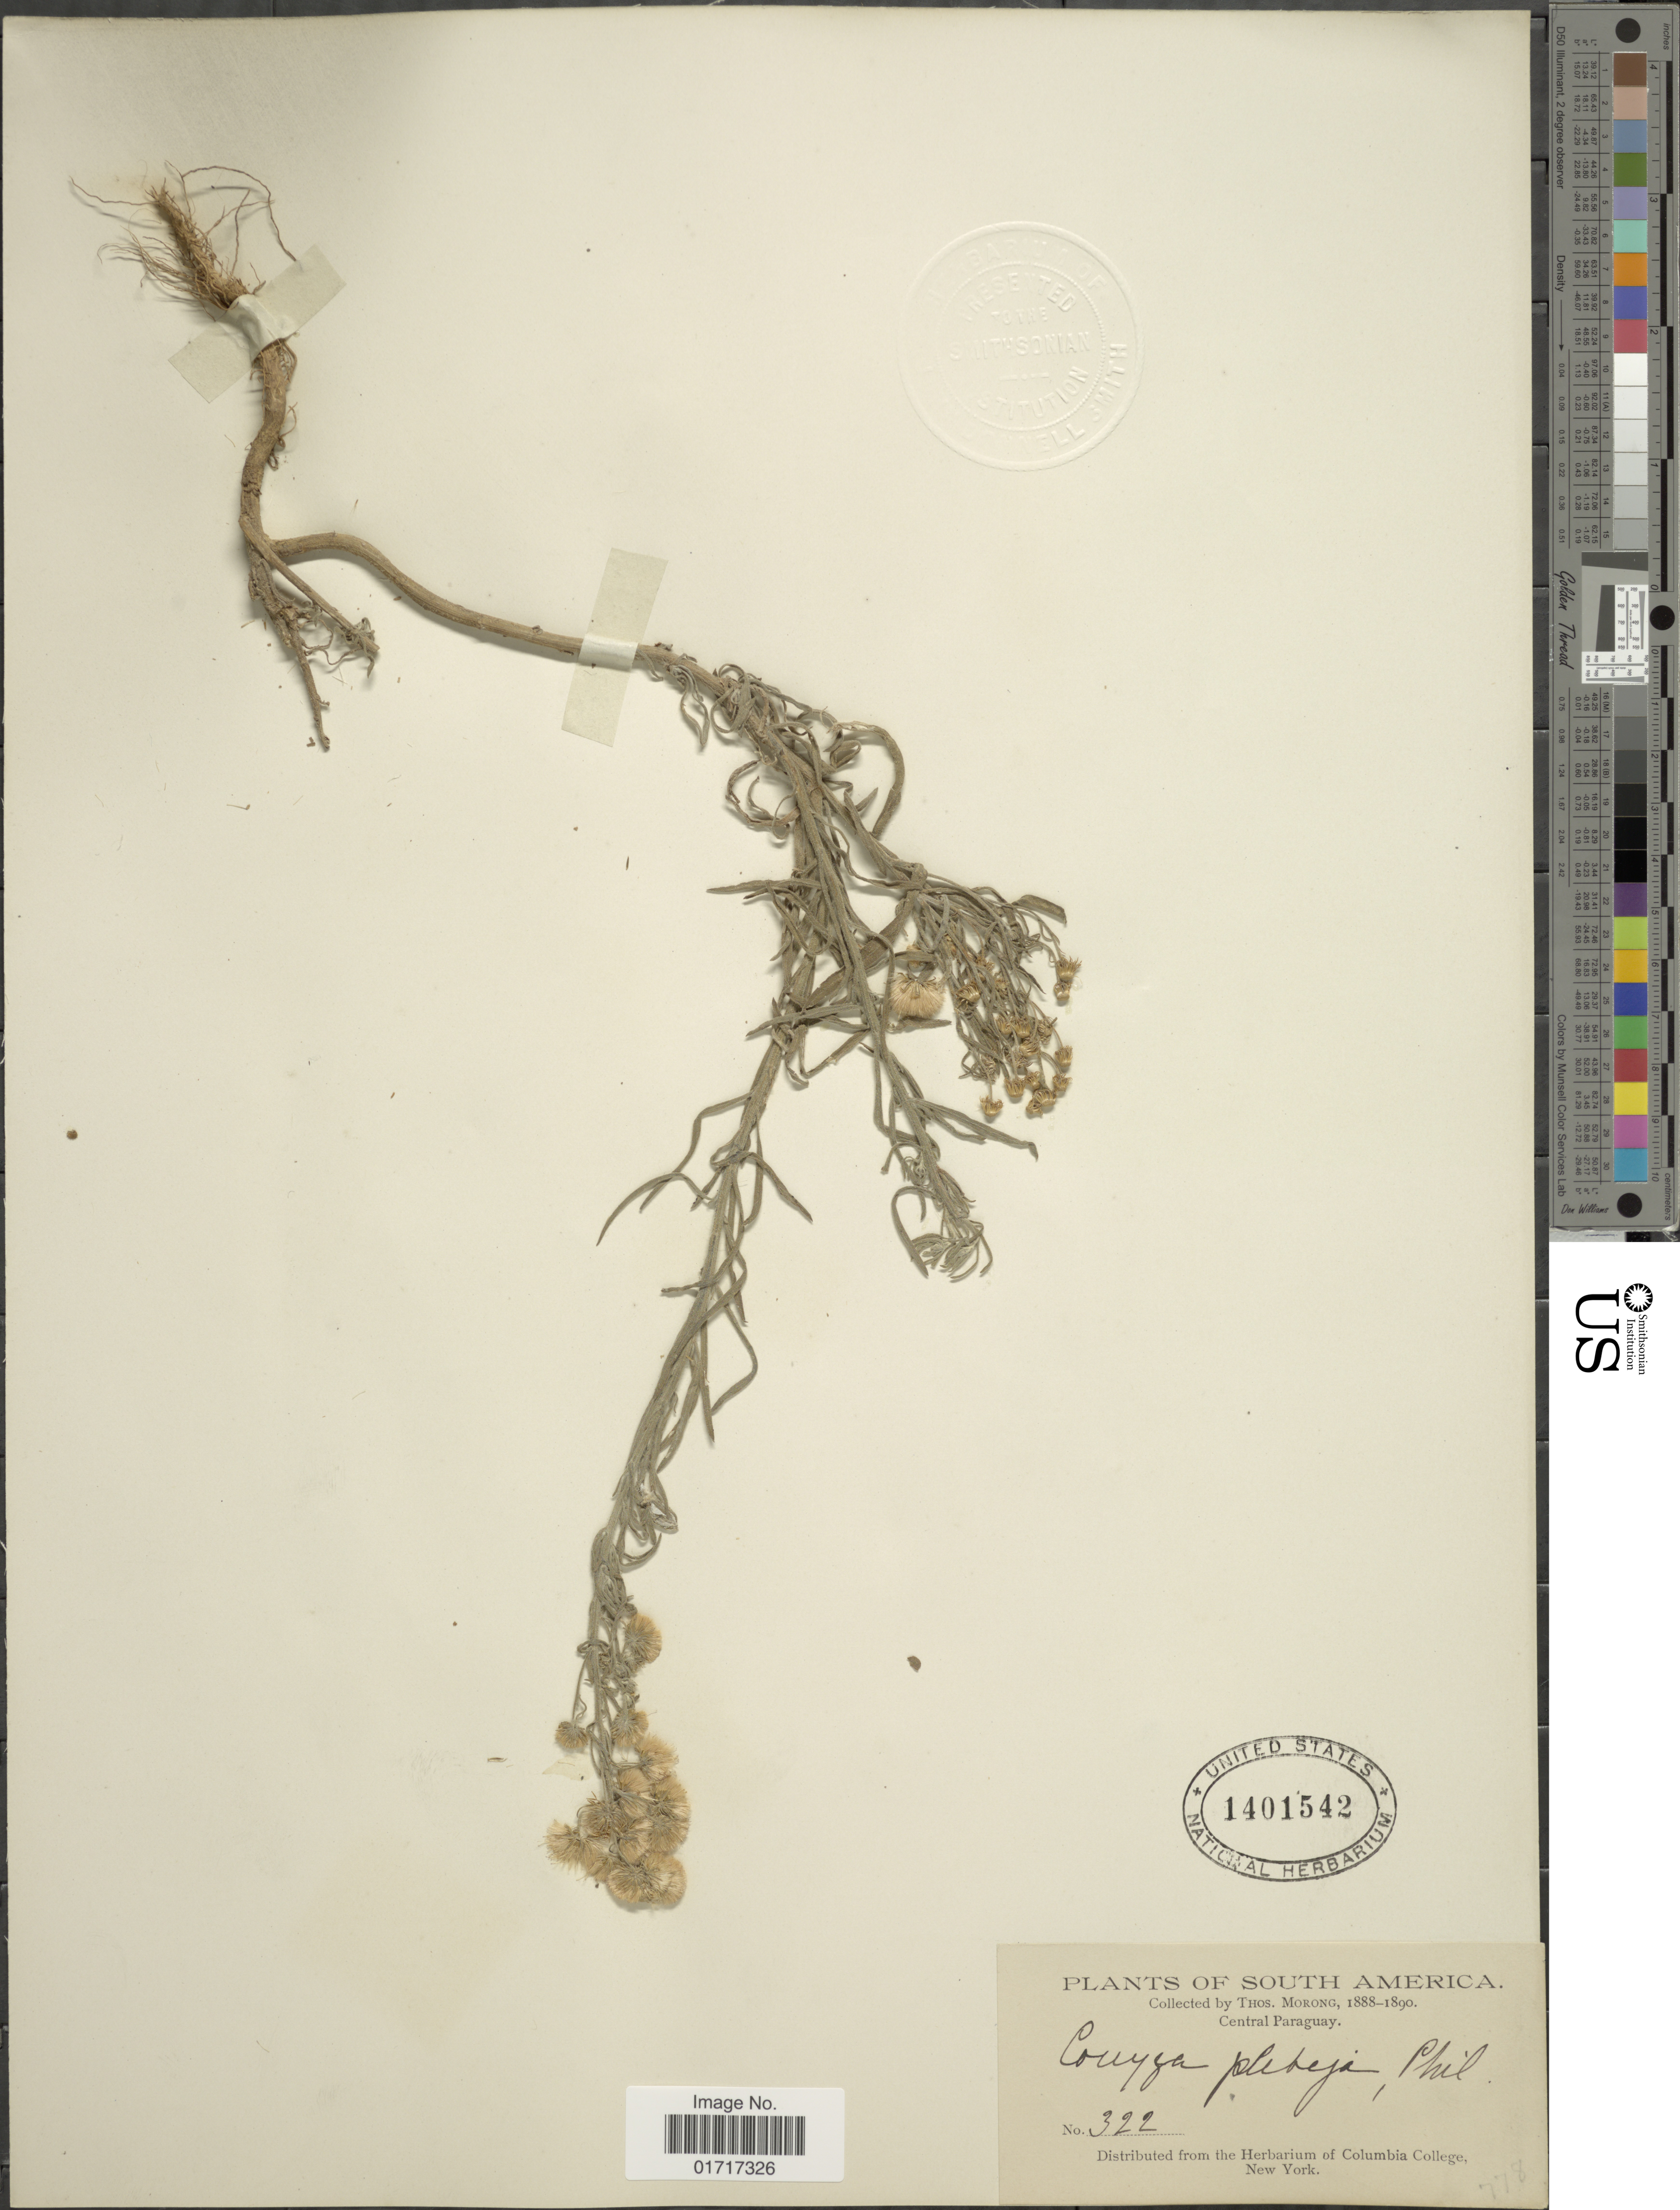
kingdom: Plantae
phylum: Tracheophyta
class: Magnoliopsida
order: Asterales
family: Asteraceae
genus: Conyza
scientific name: Conyza plebeja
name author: Phil.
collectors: ex herb. T. Morong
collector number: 322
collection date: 1888/1890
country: Paraguay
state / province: Central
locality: Central Paraguay.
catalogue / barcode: US 1401542